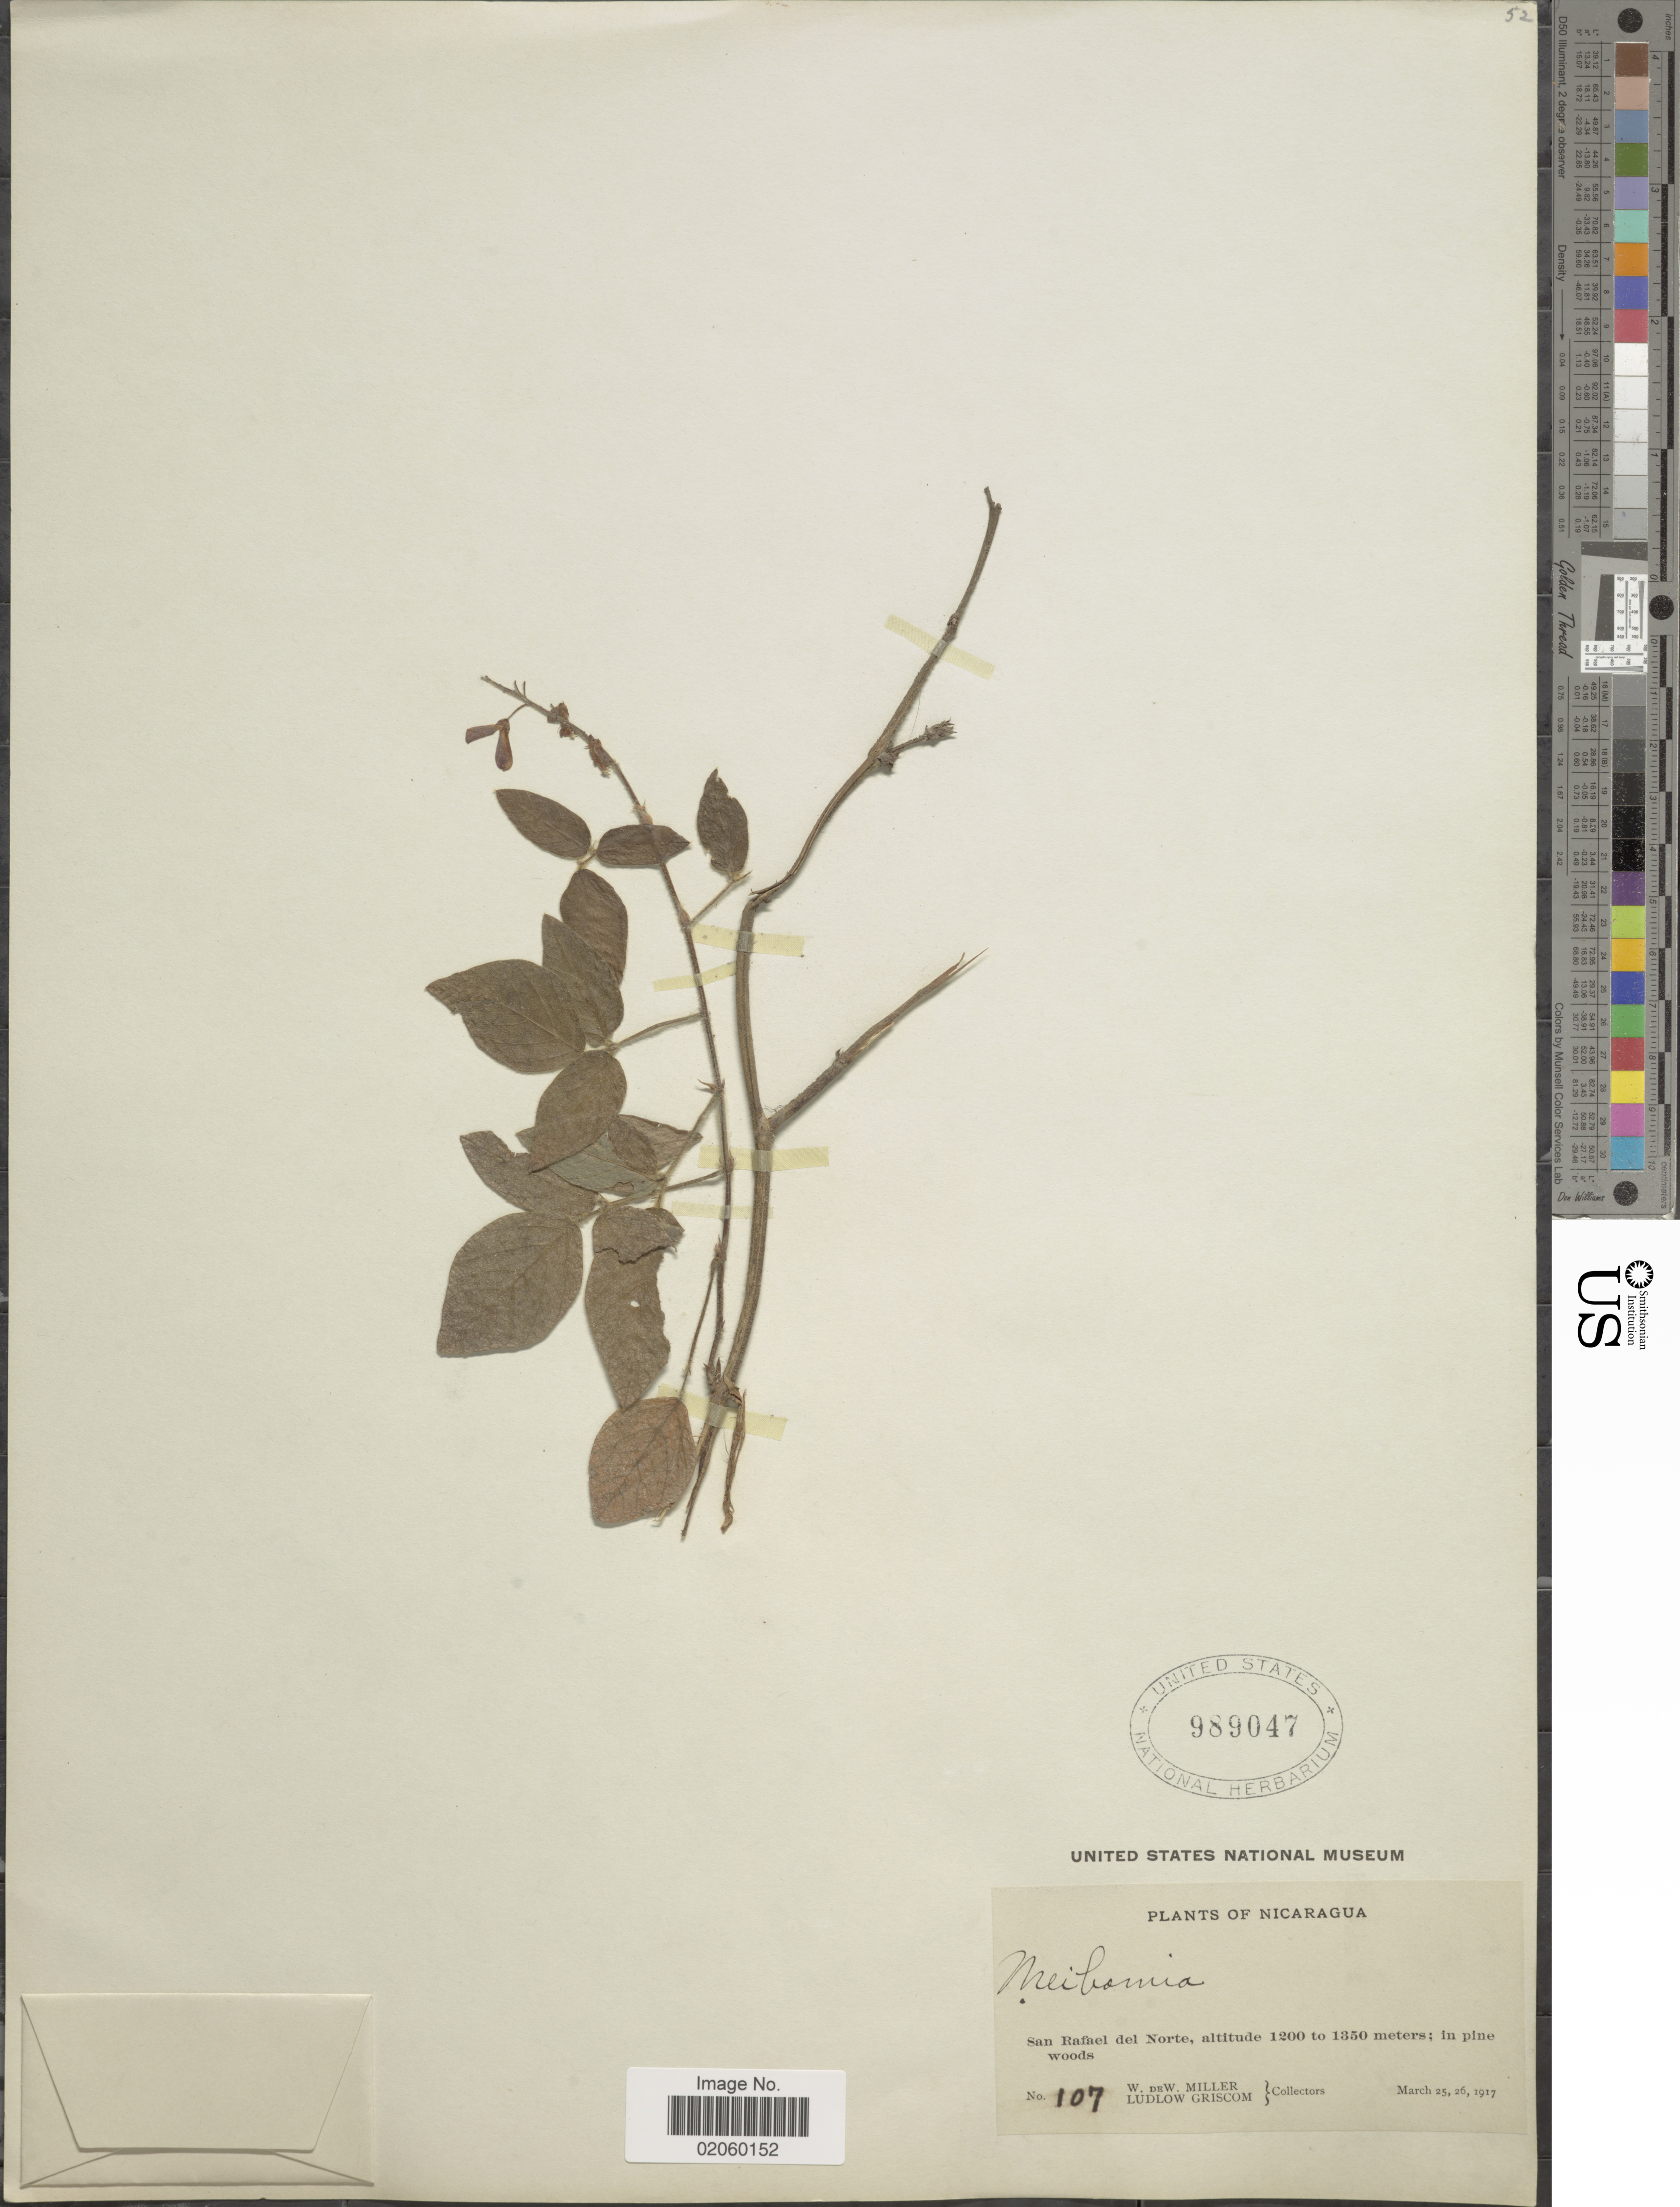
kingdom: Plantae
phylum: Tracheophyta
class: Magnoliopsida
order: Fabales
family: Fabaceae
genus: Desmodium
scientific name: Desmodium sp.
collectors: W. Miller & L. Griscom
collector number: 107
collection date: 1917-03-25/1917-03-26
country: Nicaragua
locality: San Rafael del Norte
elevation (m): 1200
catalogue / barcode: US 989047